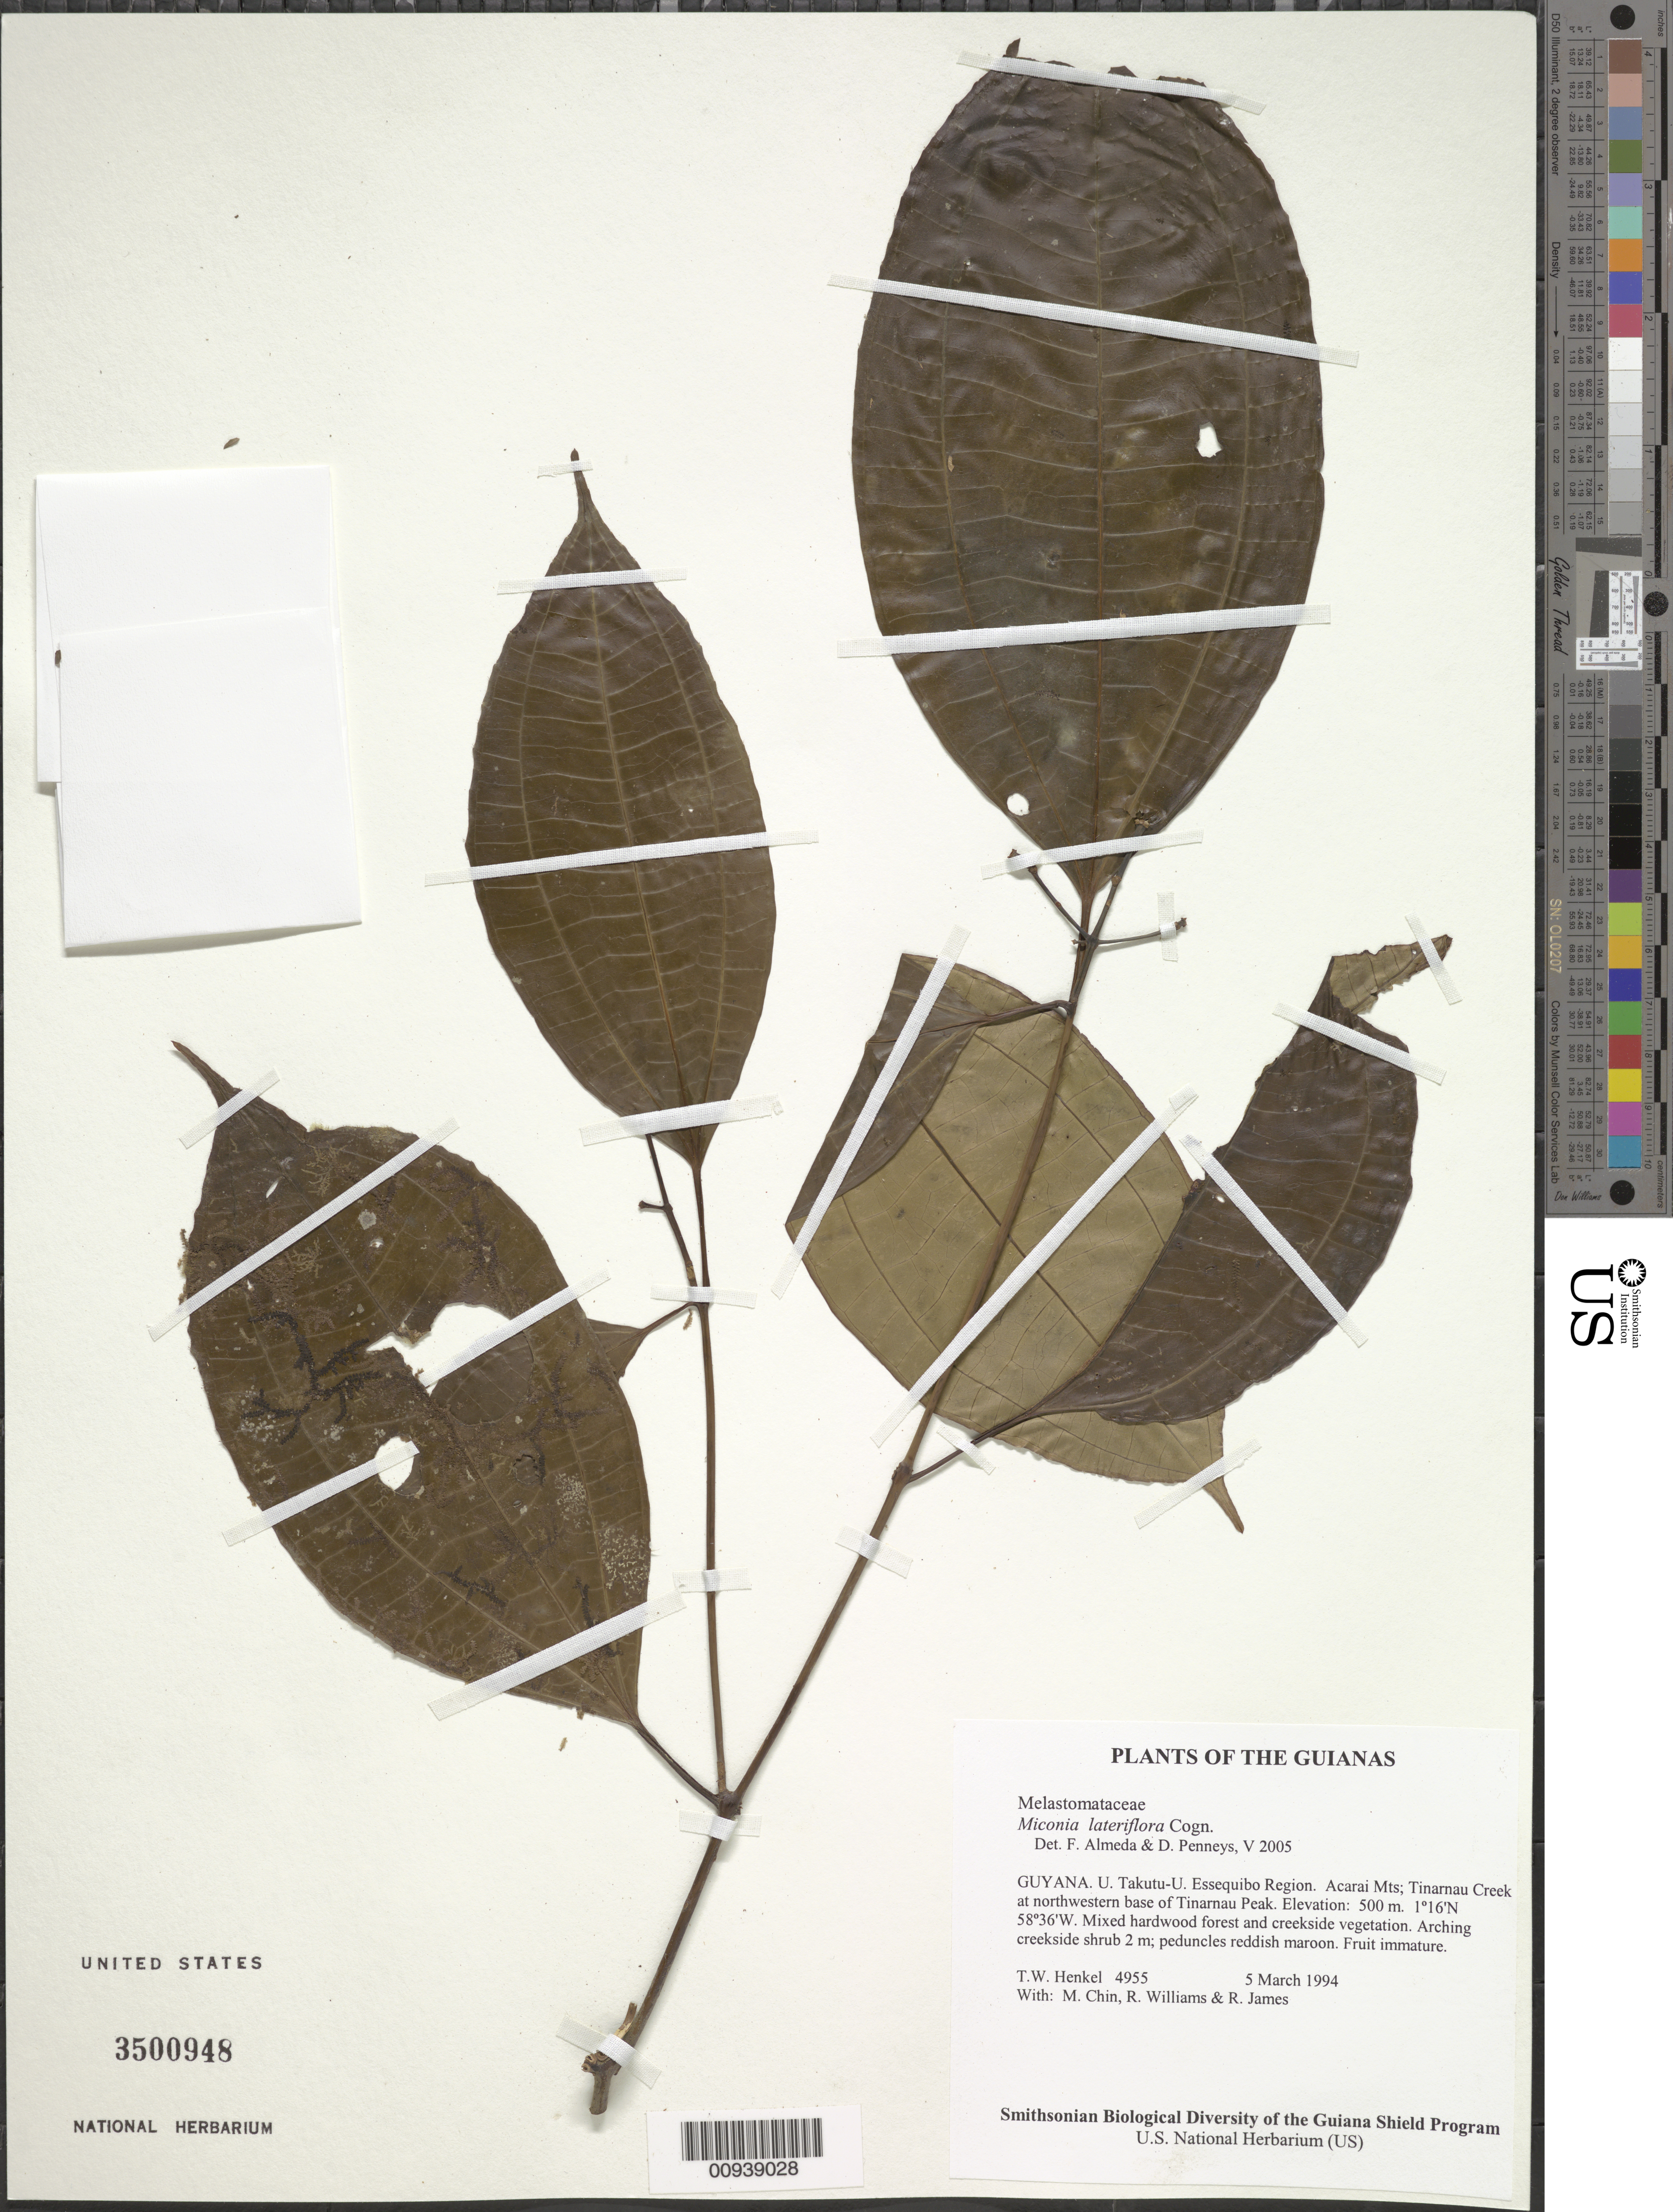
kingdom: Plantae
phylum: Tracheophyta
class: Magnoliopsida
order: Myrtales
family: Melastomataceae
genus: Miconia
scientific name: Miconia lateriflora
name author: Cogn.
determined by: Almeda, F.; Penneys, D. S.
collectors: T. Henkel, M. Chin, R. Williams & R. James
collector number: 4955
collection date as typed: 5 March 1994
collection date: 1994-03-05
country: Guyana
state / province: U. Takutu-U. Essequibo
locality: Acarai Mts; Tinarnau Creek at northwestern base of Tinarnau Peak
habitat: Mixed hardwood forest and creekside vegetation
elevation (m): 500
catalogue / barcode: US 3500948